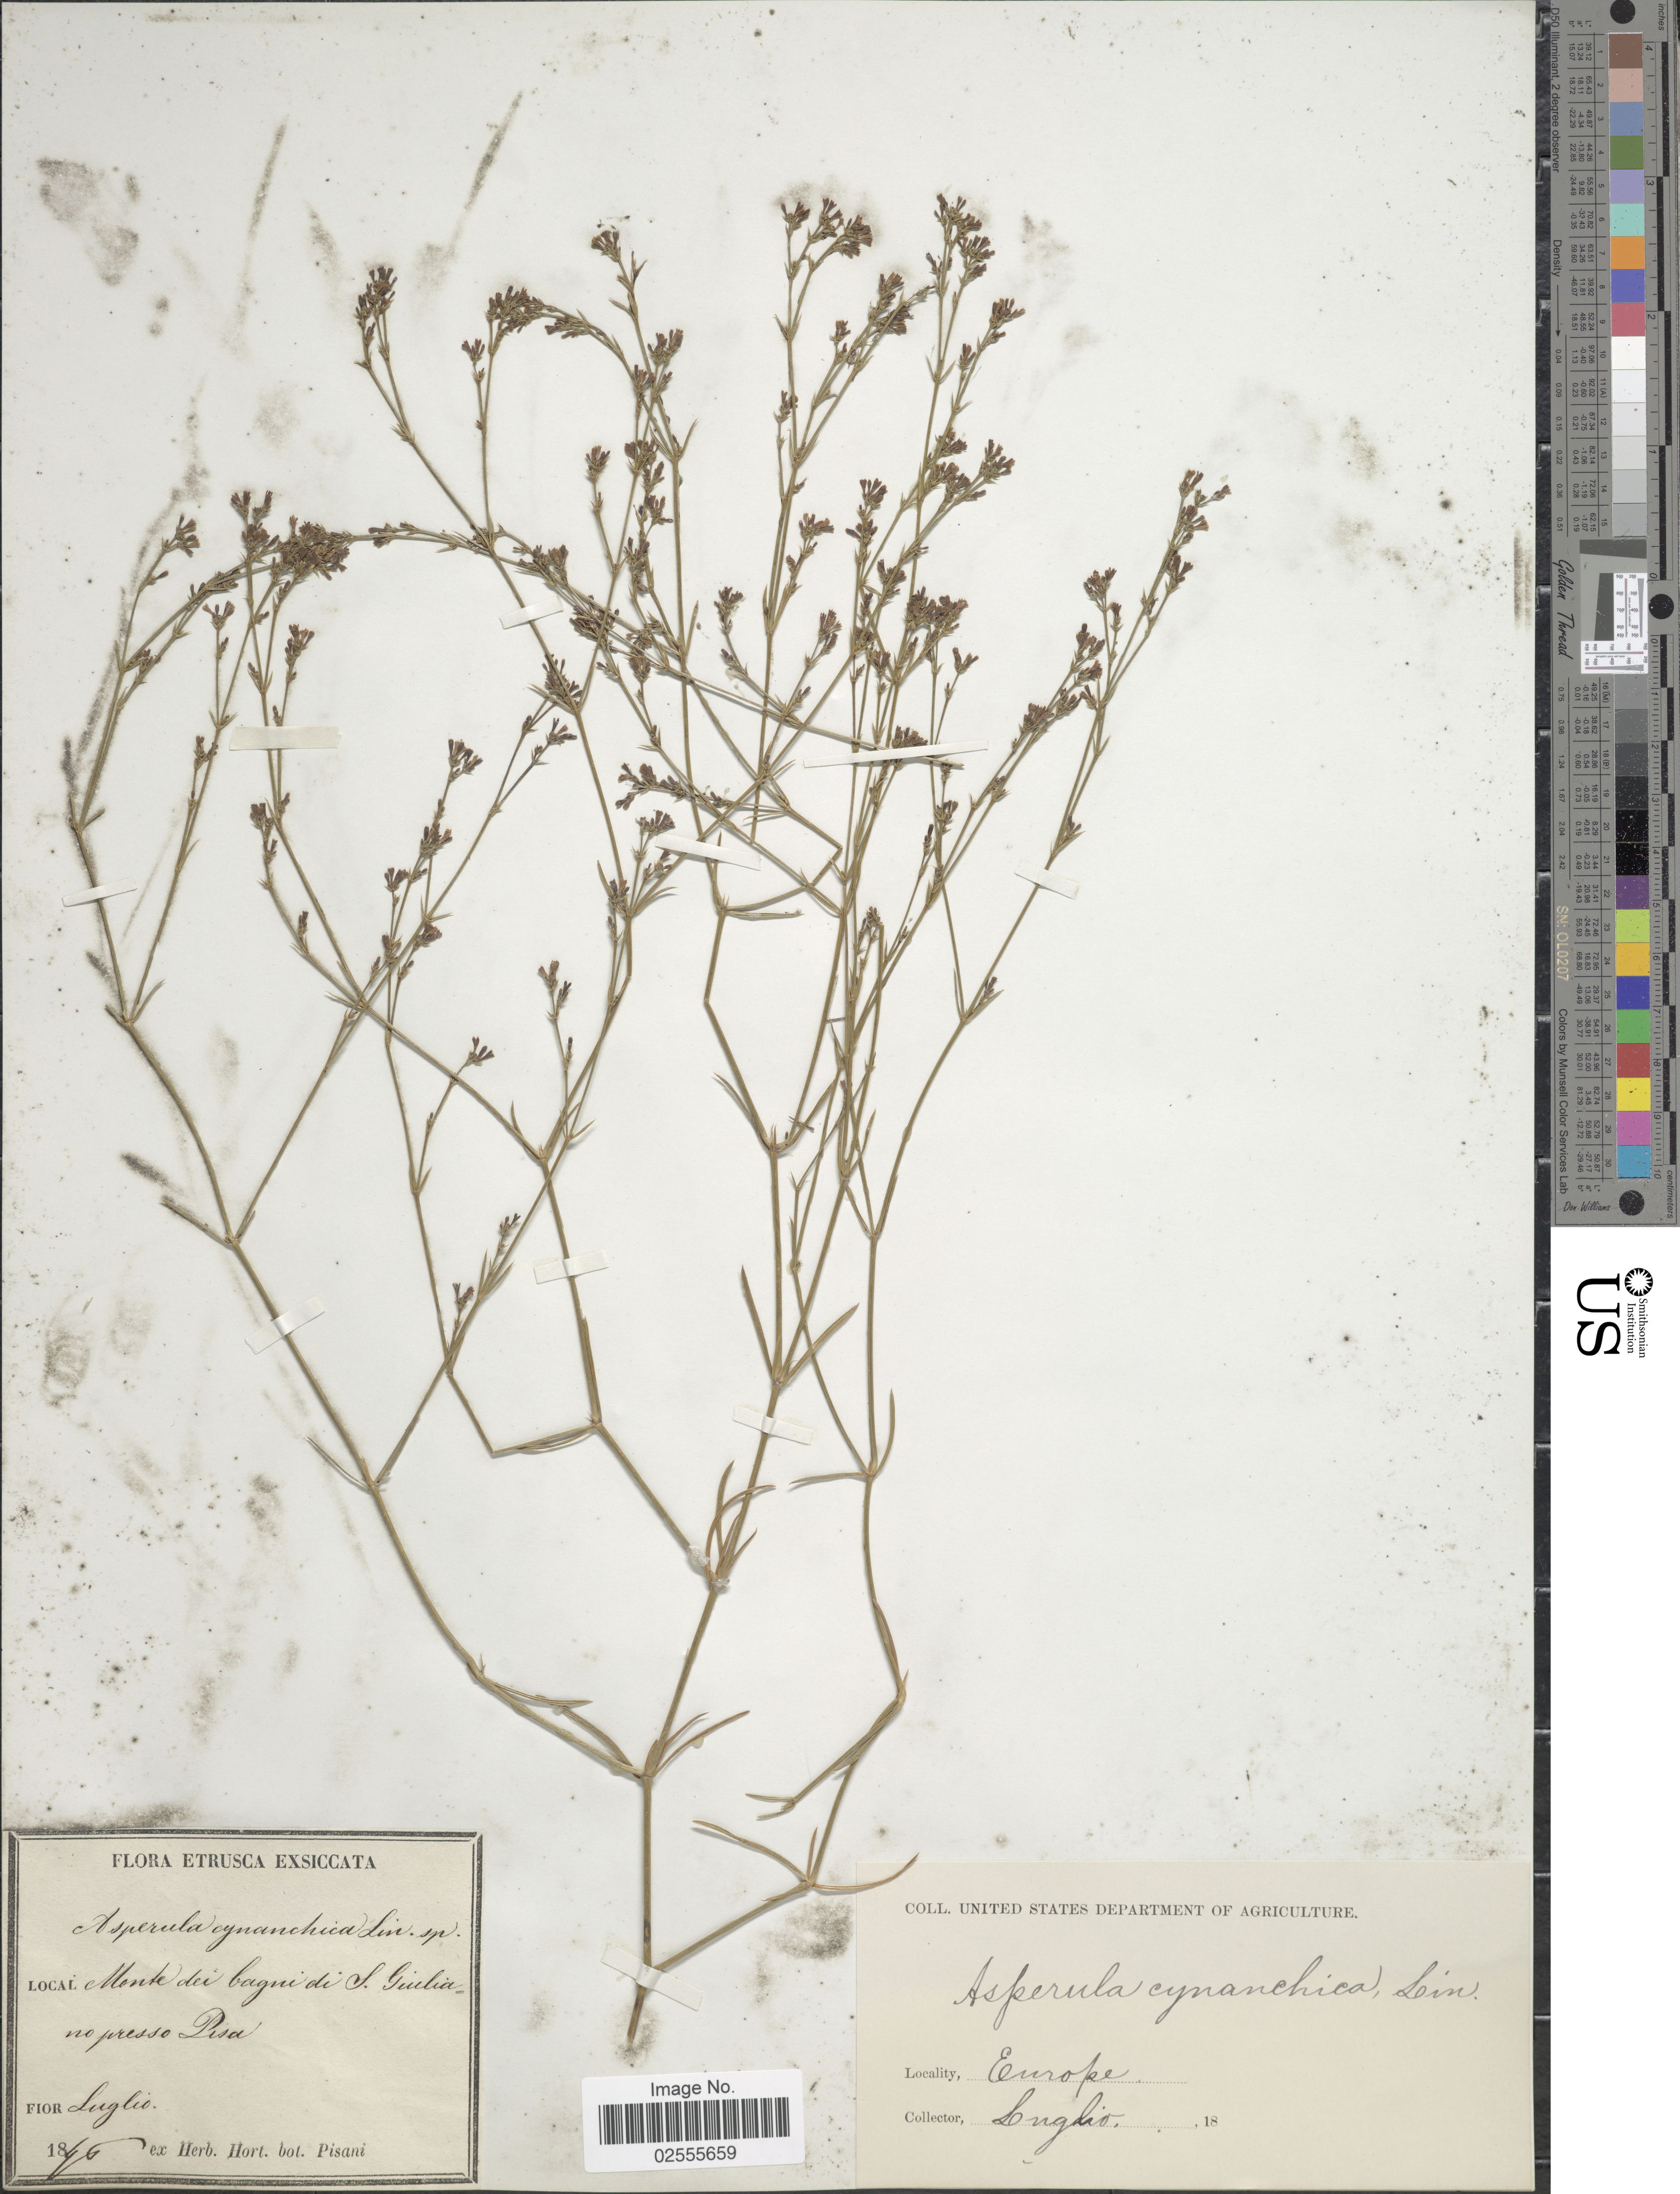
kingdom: Plantae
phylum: Tracheophyta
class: Magnoliopsida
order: Gentianales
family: Rubiaceae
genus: Asperula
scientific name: Asperula cynanchica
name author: L.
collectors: -. Luglio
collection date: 1896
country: Italy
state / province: Tuscany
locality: Etrusca, Monte dei bagni de S. Giulia no presso Pisa.